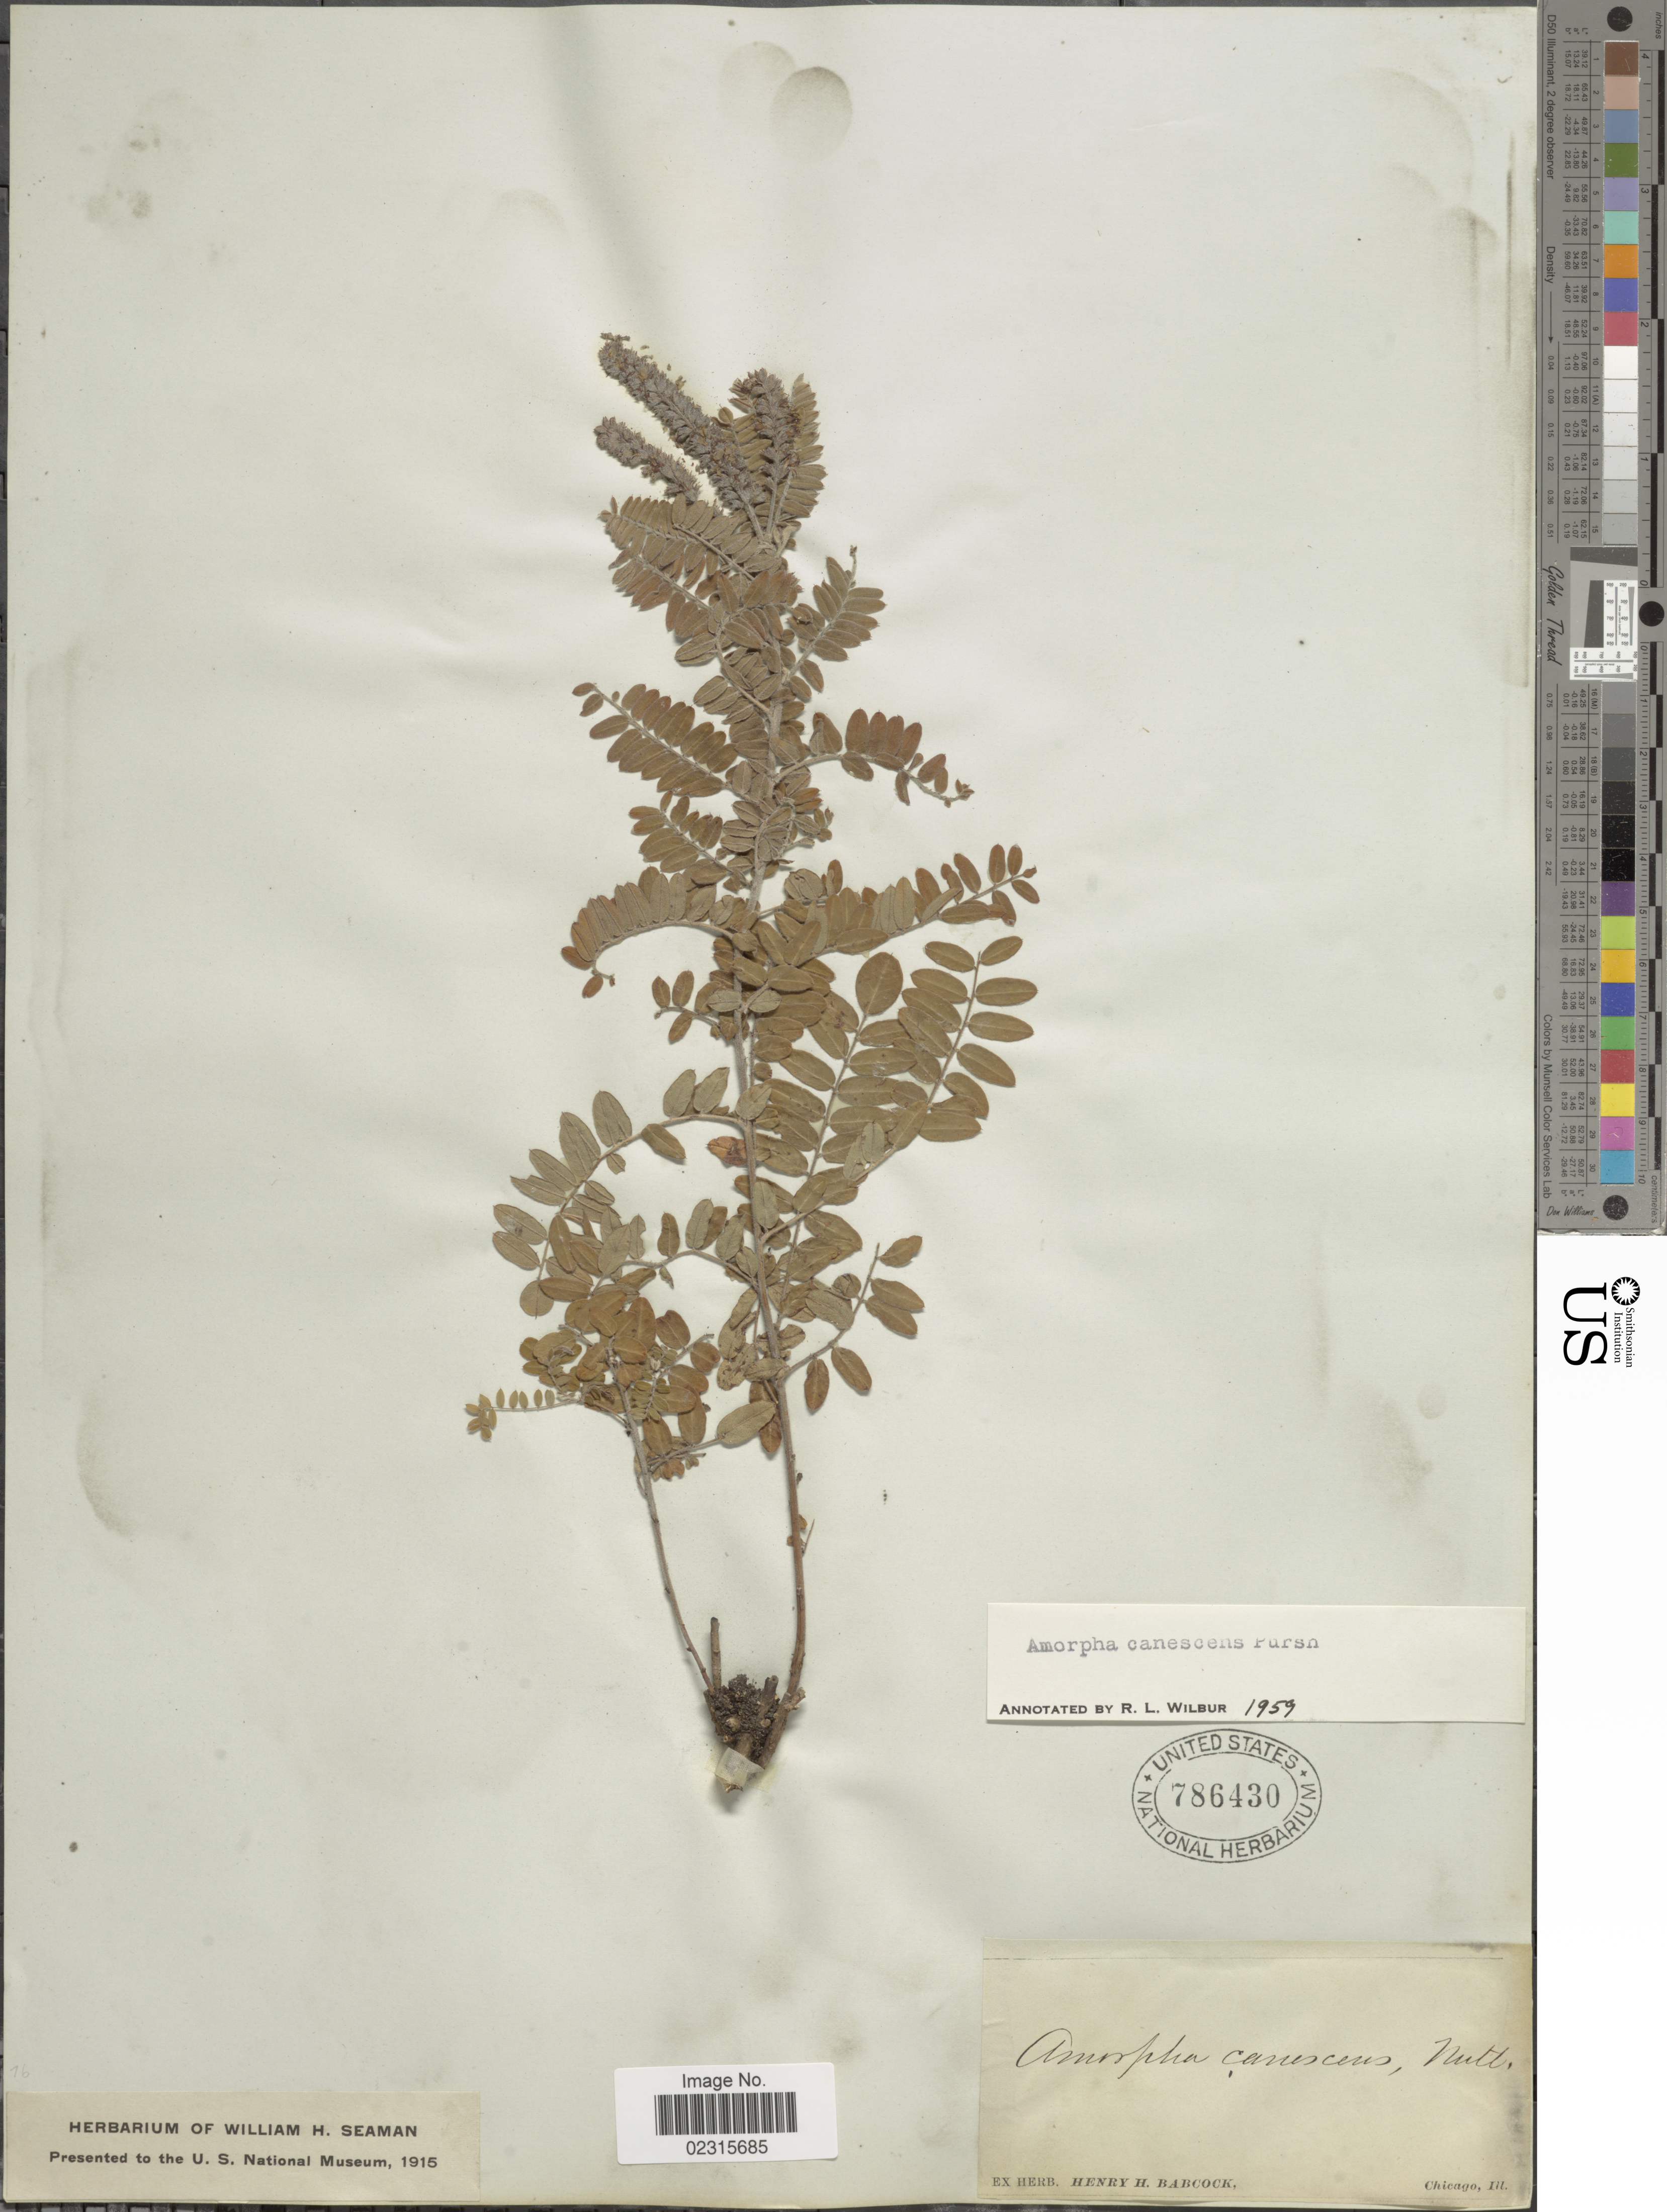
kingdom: Plantae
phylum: Tracheophyta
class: Magnoliopsida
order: Fabales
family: Fabaceae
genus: Amorpha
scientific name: Amorpha canescens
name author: Pursh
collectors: ex herb. Henry Homes Babcock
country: United States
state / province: Illinois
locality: Chicago, Ill.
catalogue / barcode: US 786430